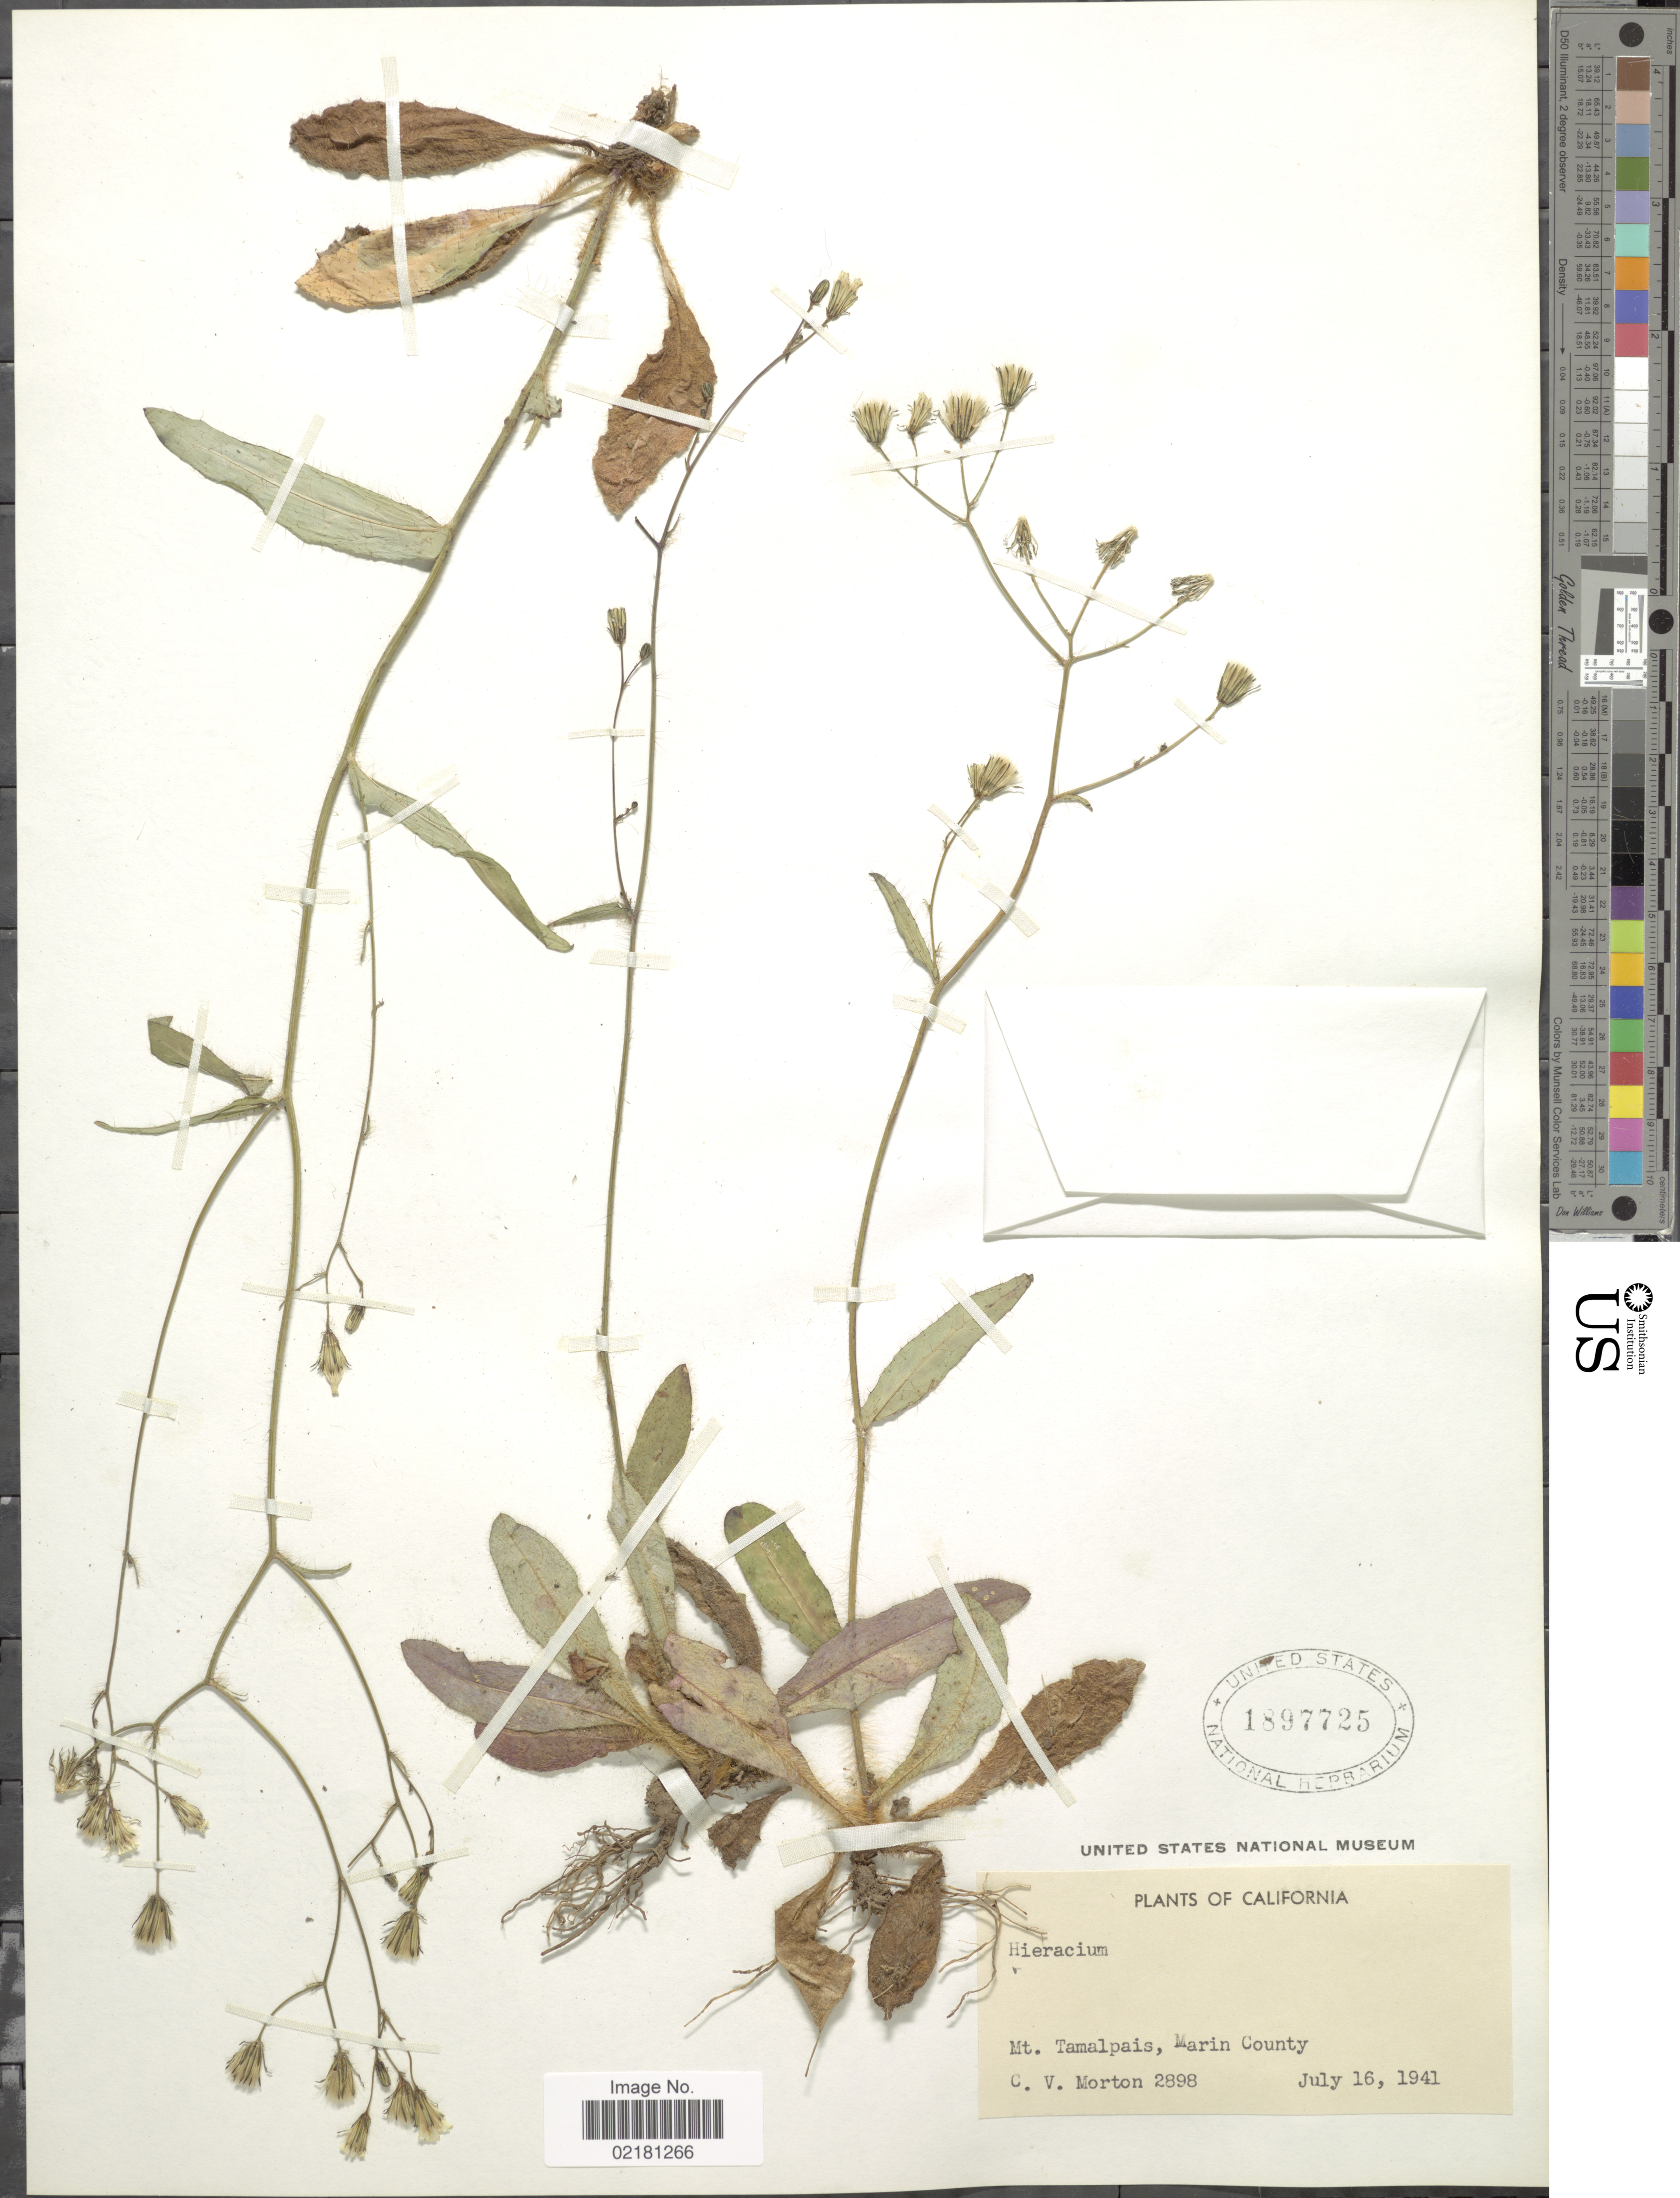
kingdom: Plantae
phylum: Tracheophyta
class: Magnoliopsida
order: Asterales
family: Asteraceae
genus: Hieracium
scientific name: Hieracium repandulare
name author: Druce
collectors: C. V. Morton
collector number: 2898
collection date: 1941-07-16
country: United States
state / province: California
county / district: Marin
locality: Mt. Tamalpais, Marin County.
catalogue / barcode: US 1897725